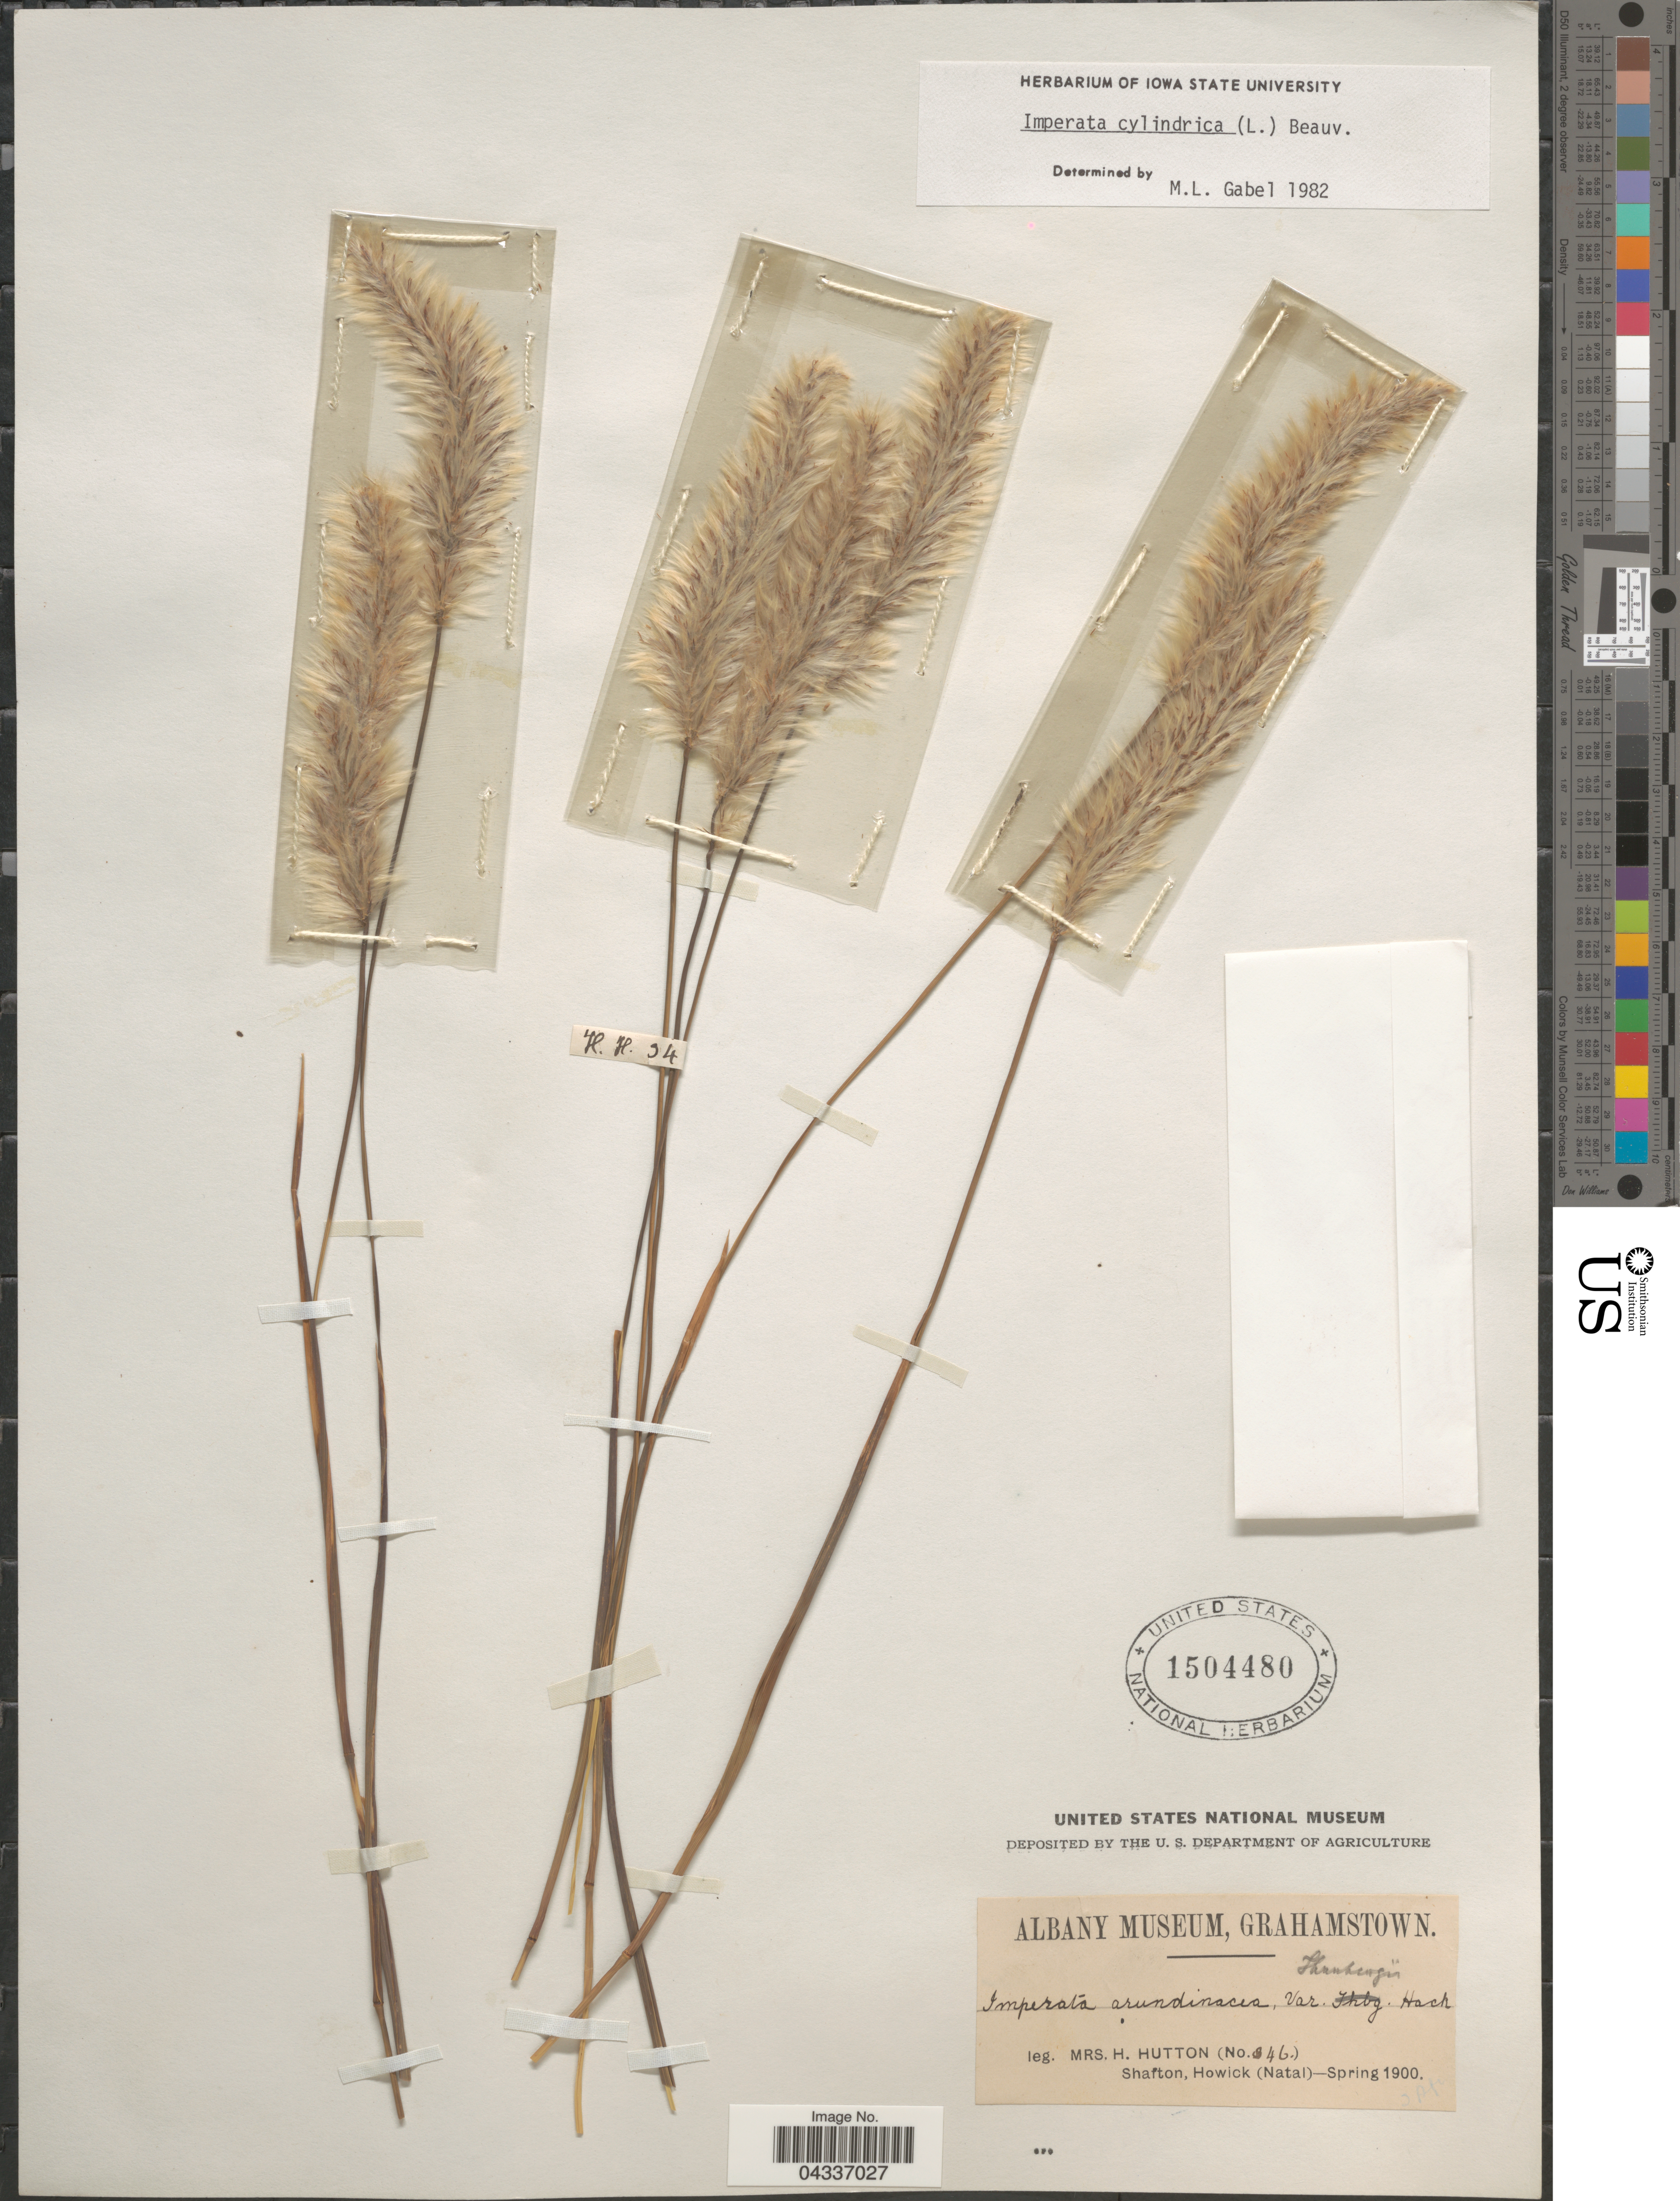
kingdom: Plantae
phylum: Tracheophyta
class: Liliopsida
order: Poales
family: Poaceae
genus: Imperata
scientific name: Imperata cylindrica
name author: (L.) P. Beauv.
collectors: H. Hutton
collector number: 846*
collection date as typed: Spring 1900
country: South Africa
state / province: KwaZulu-Natal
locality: Shafton, Howick (Natal).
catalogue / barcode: US 1504480